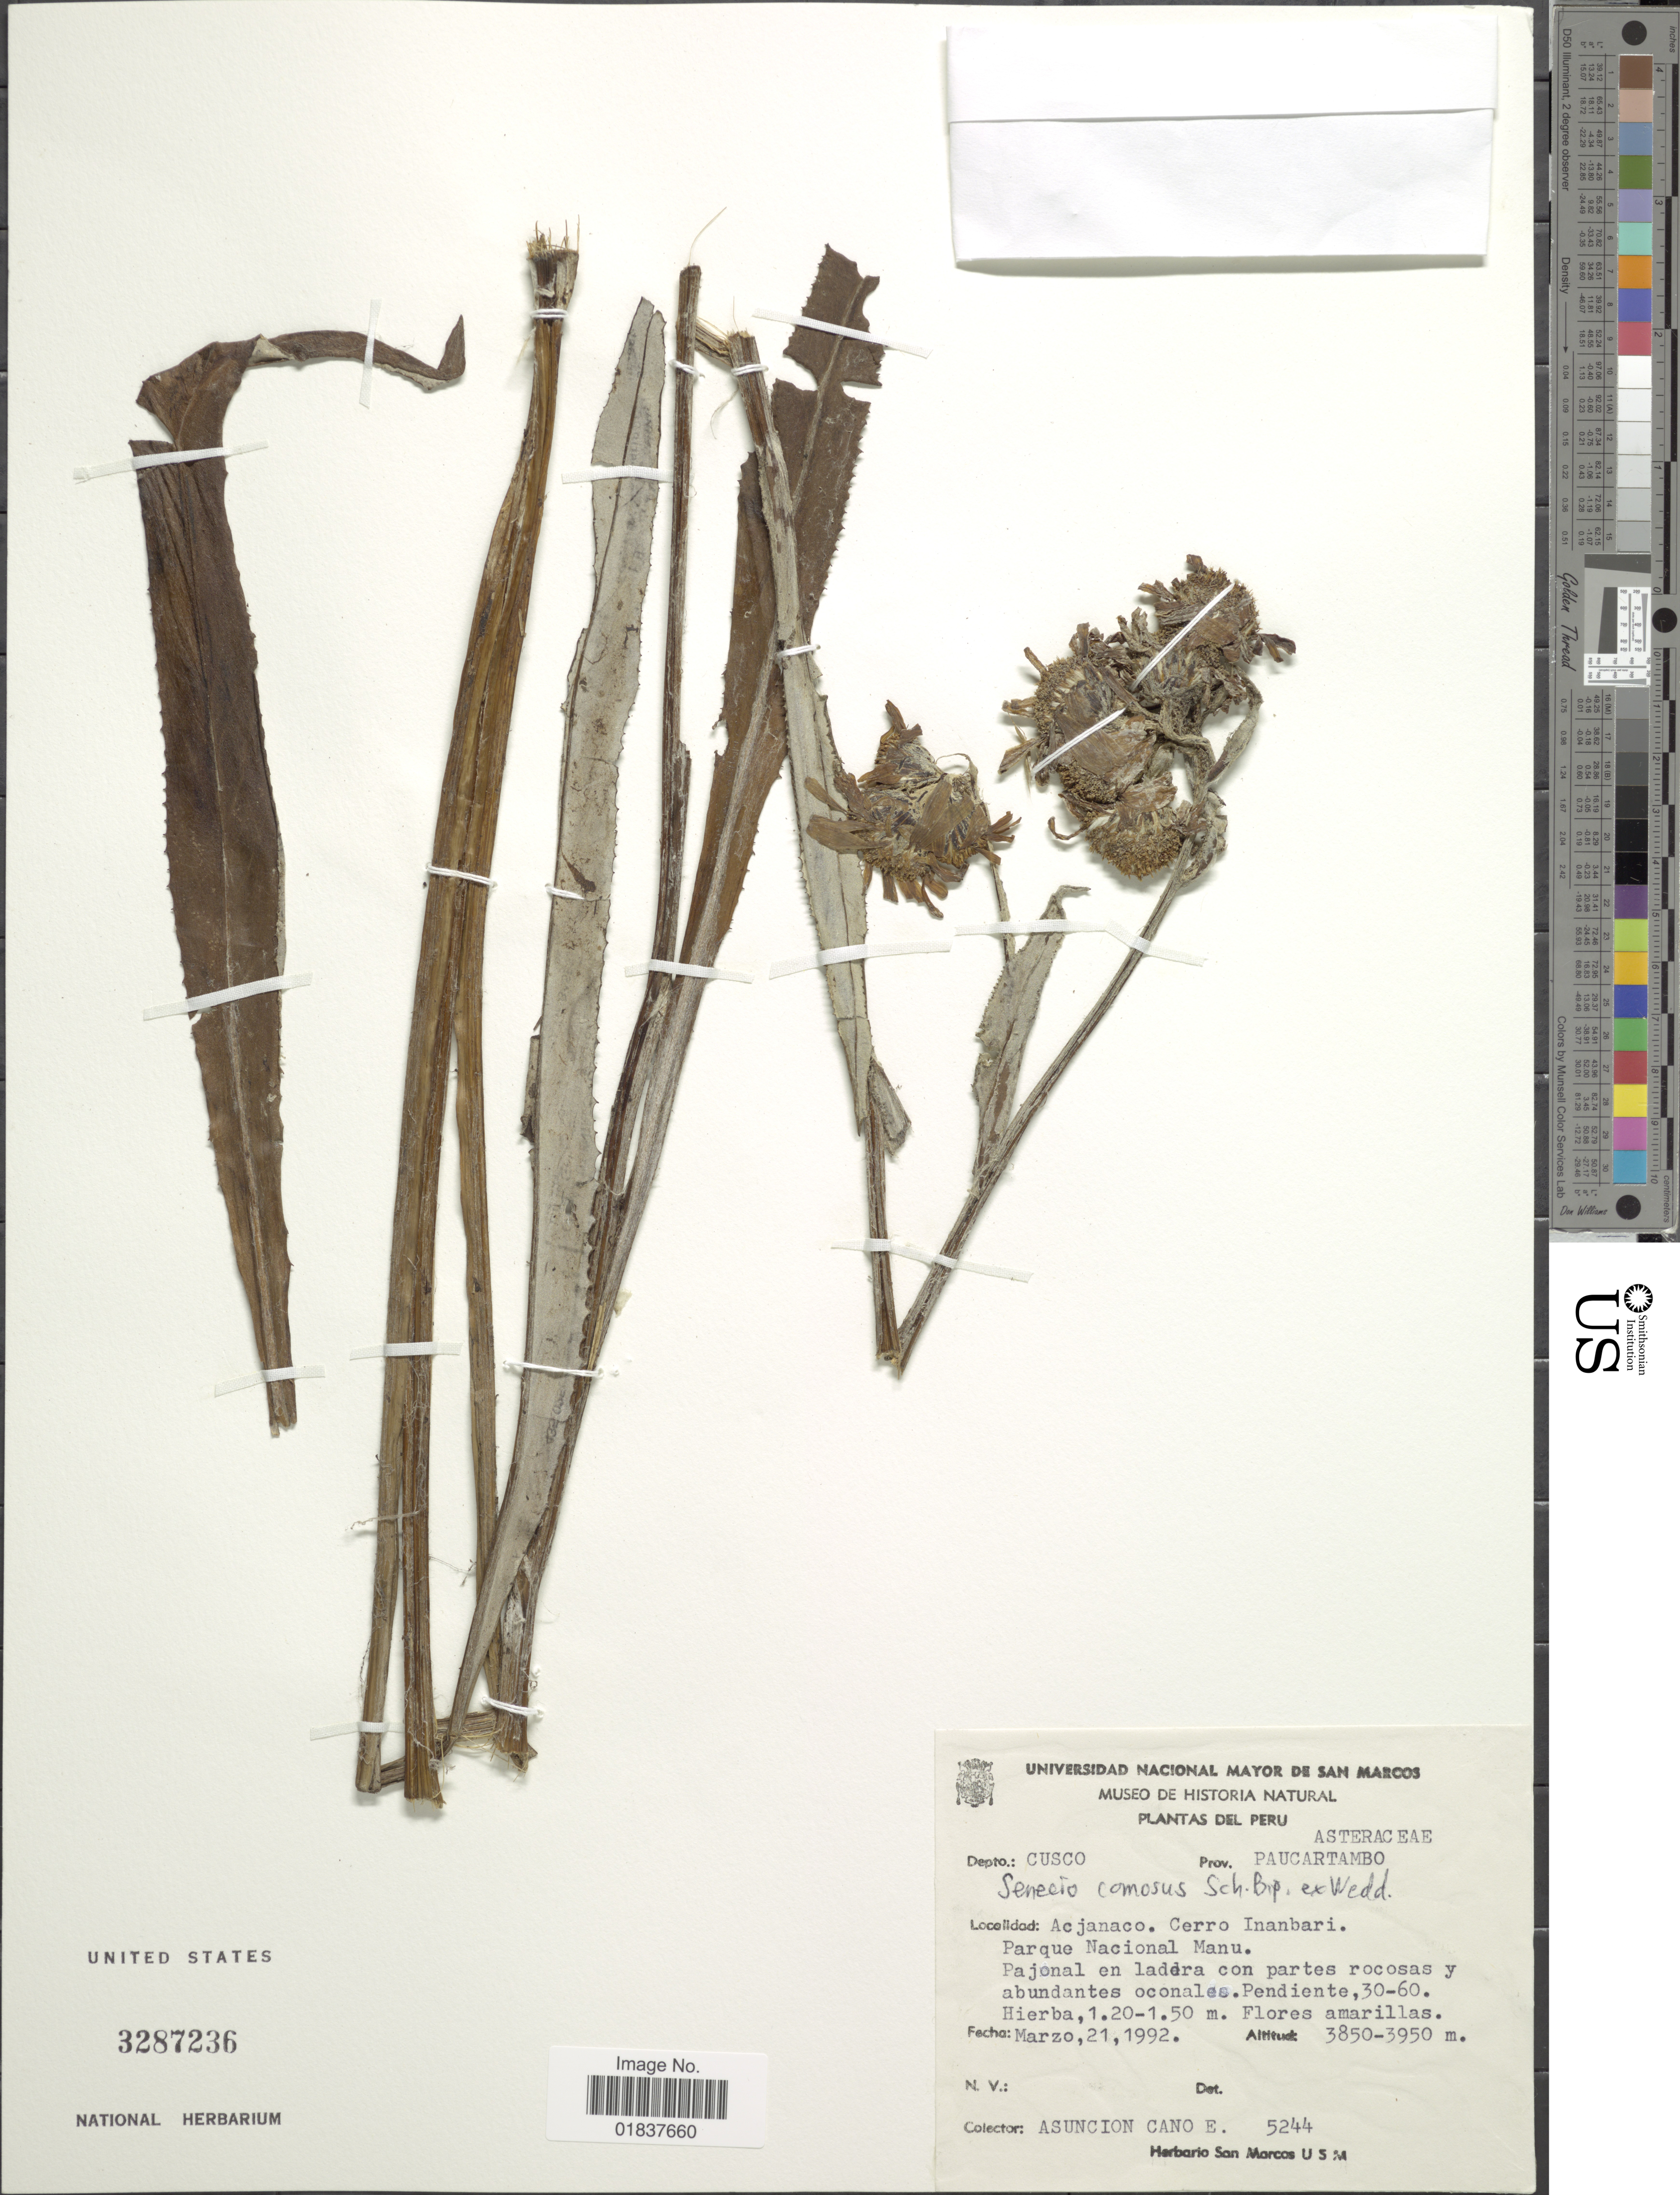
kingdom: Plantae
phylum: Tracheophyta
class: Magnoliopsida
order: Asterales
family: Asteraceae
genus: Senecio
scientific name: Senecio comosus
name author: Sch. Bip.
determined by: Salomon, Luciana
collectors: A. Cano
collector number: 5244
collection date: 1992-03-21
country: Peru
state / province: Cusco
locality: Prov. Paucartambo, Acjanaco, Cerro Inanbari, Parque Nacional Manu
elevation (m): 3850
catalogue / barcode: US 3287236